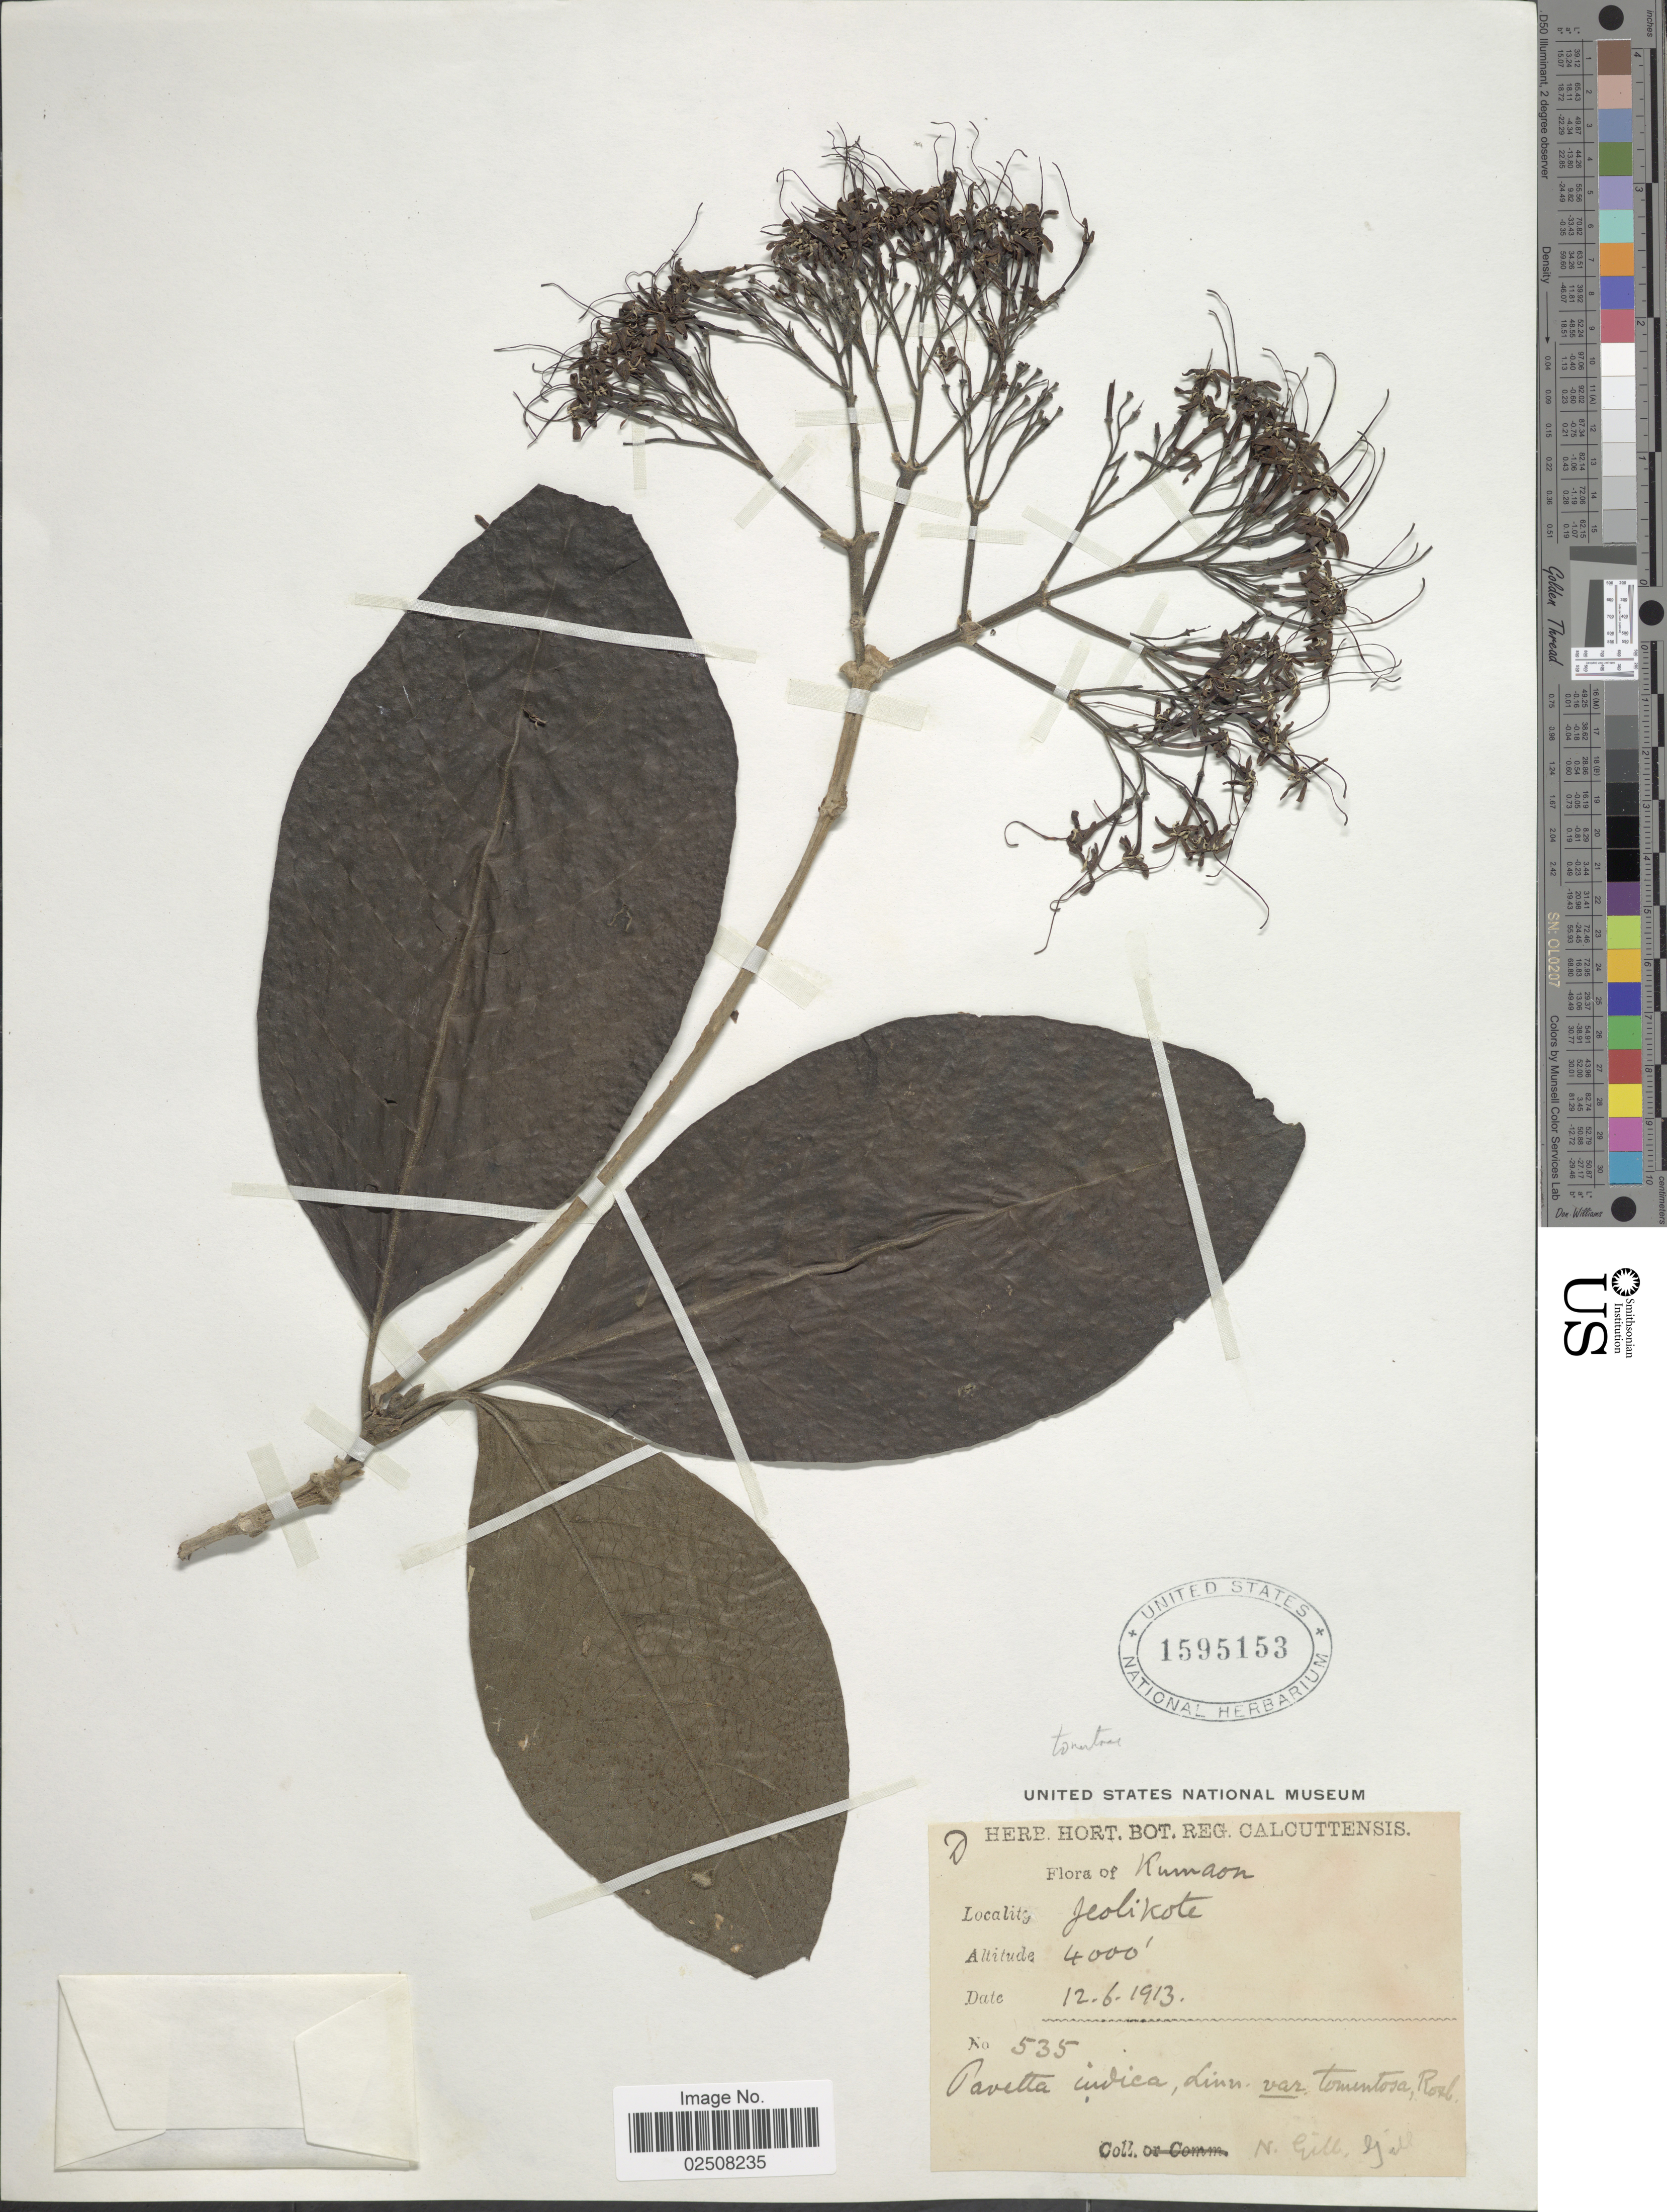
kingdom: Plantae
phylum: Tracheophyta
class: Magnoliopsida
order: Gentianales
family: Rubiaceae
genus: Pavetta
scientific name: Pavetta tomentosa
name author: Roxb. ex Sm.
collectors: N. Gill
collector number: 535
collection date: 1913-06-12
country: India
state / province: Uttarakhand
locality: Kumaon, Jeolikote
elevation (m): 1219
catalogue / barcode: US 1595153